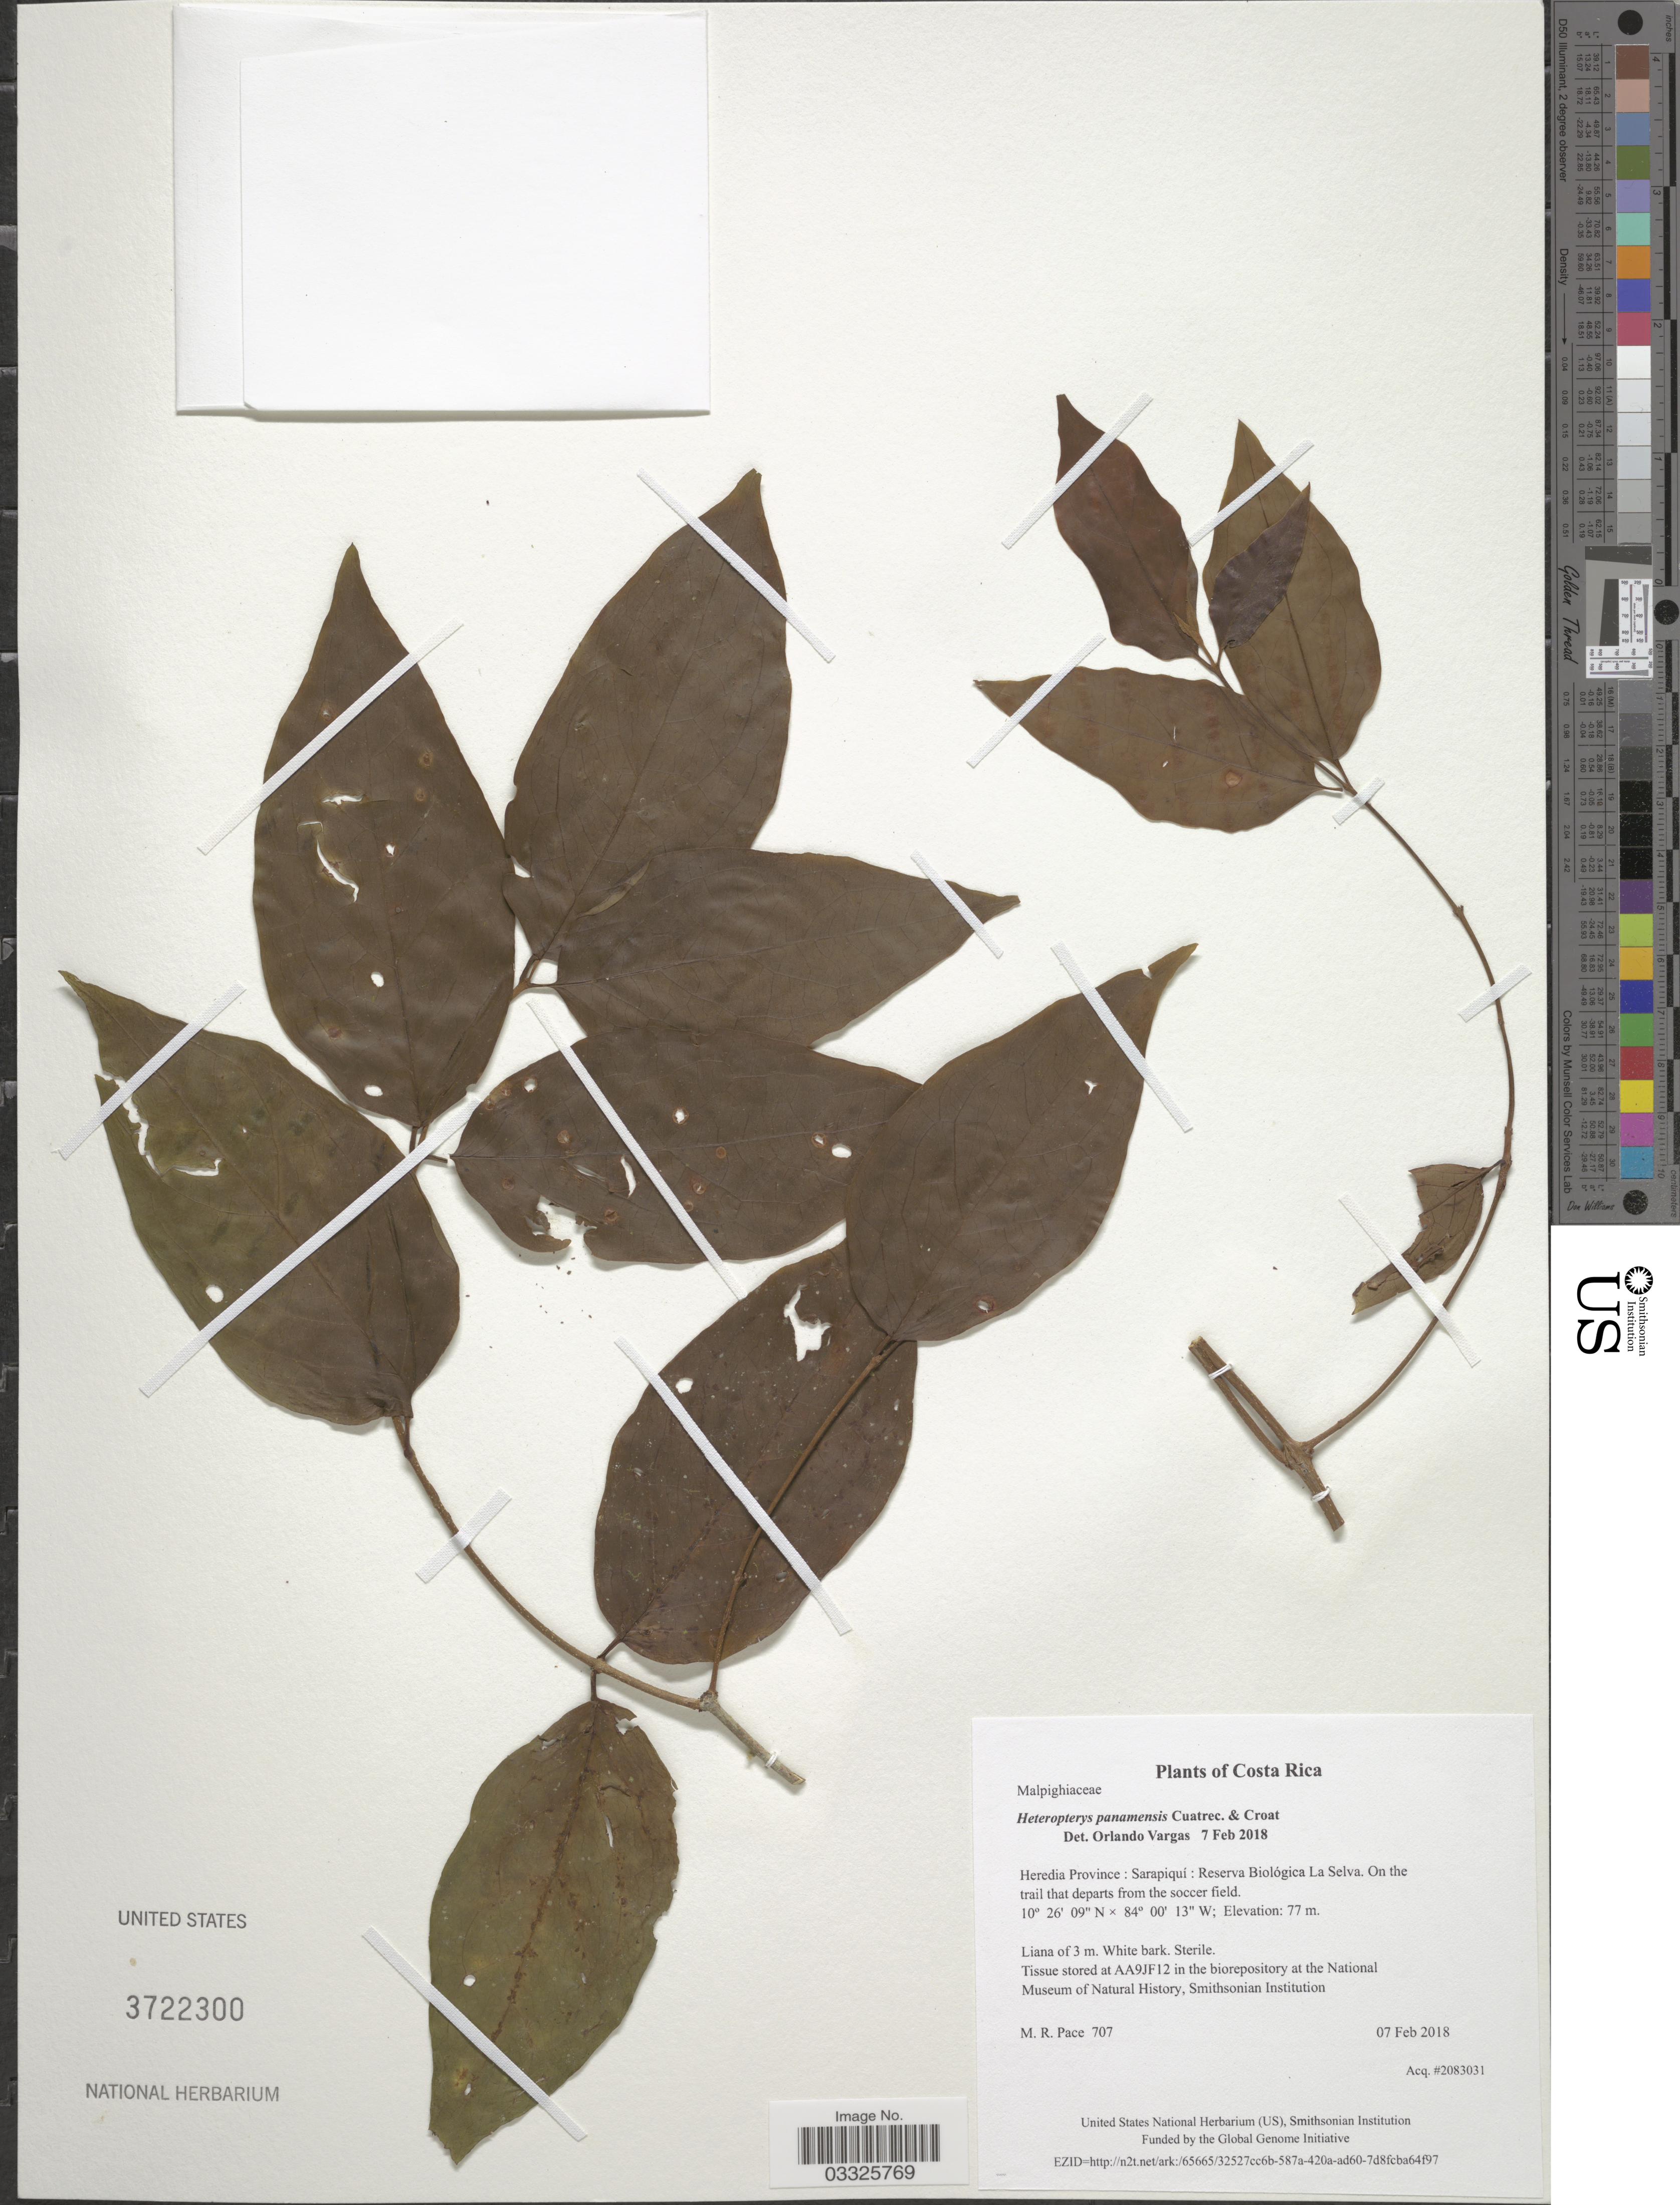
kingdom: Plantae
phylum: Tracheophyta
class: Magnoliopsida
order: Malpighiales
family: Malpighiaceae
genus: Heteropterys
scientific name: Heteropterys panamensis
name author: Cuatrec. & Croat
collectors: M. R. Pace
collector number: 707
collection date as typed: Transcribed d/m/y: 7/2/2018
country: Costa Rica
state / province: Heredia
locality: Sarapiquí: Reserva Biológica La Selva. On the trail that departs from the soccer field.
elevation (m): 77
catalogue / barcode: US 3722300